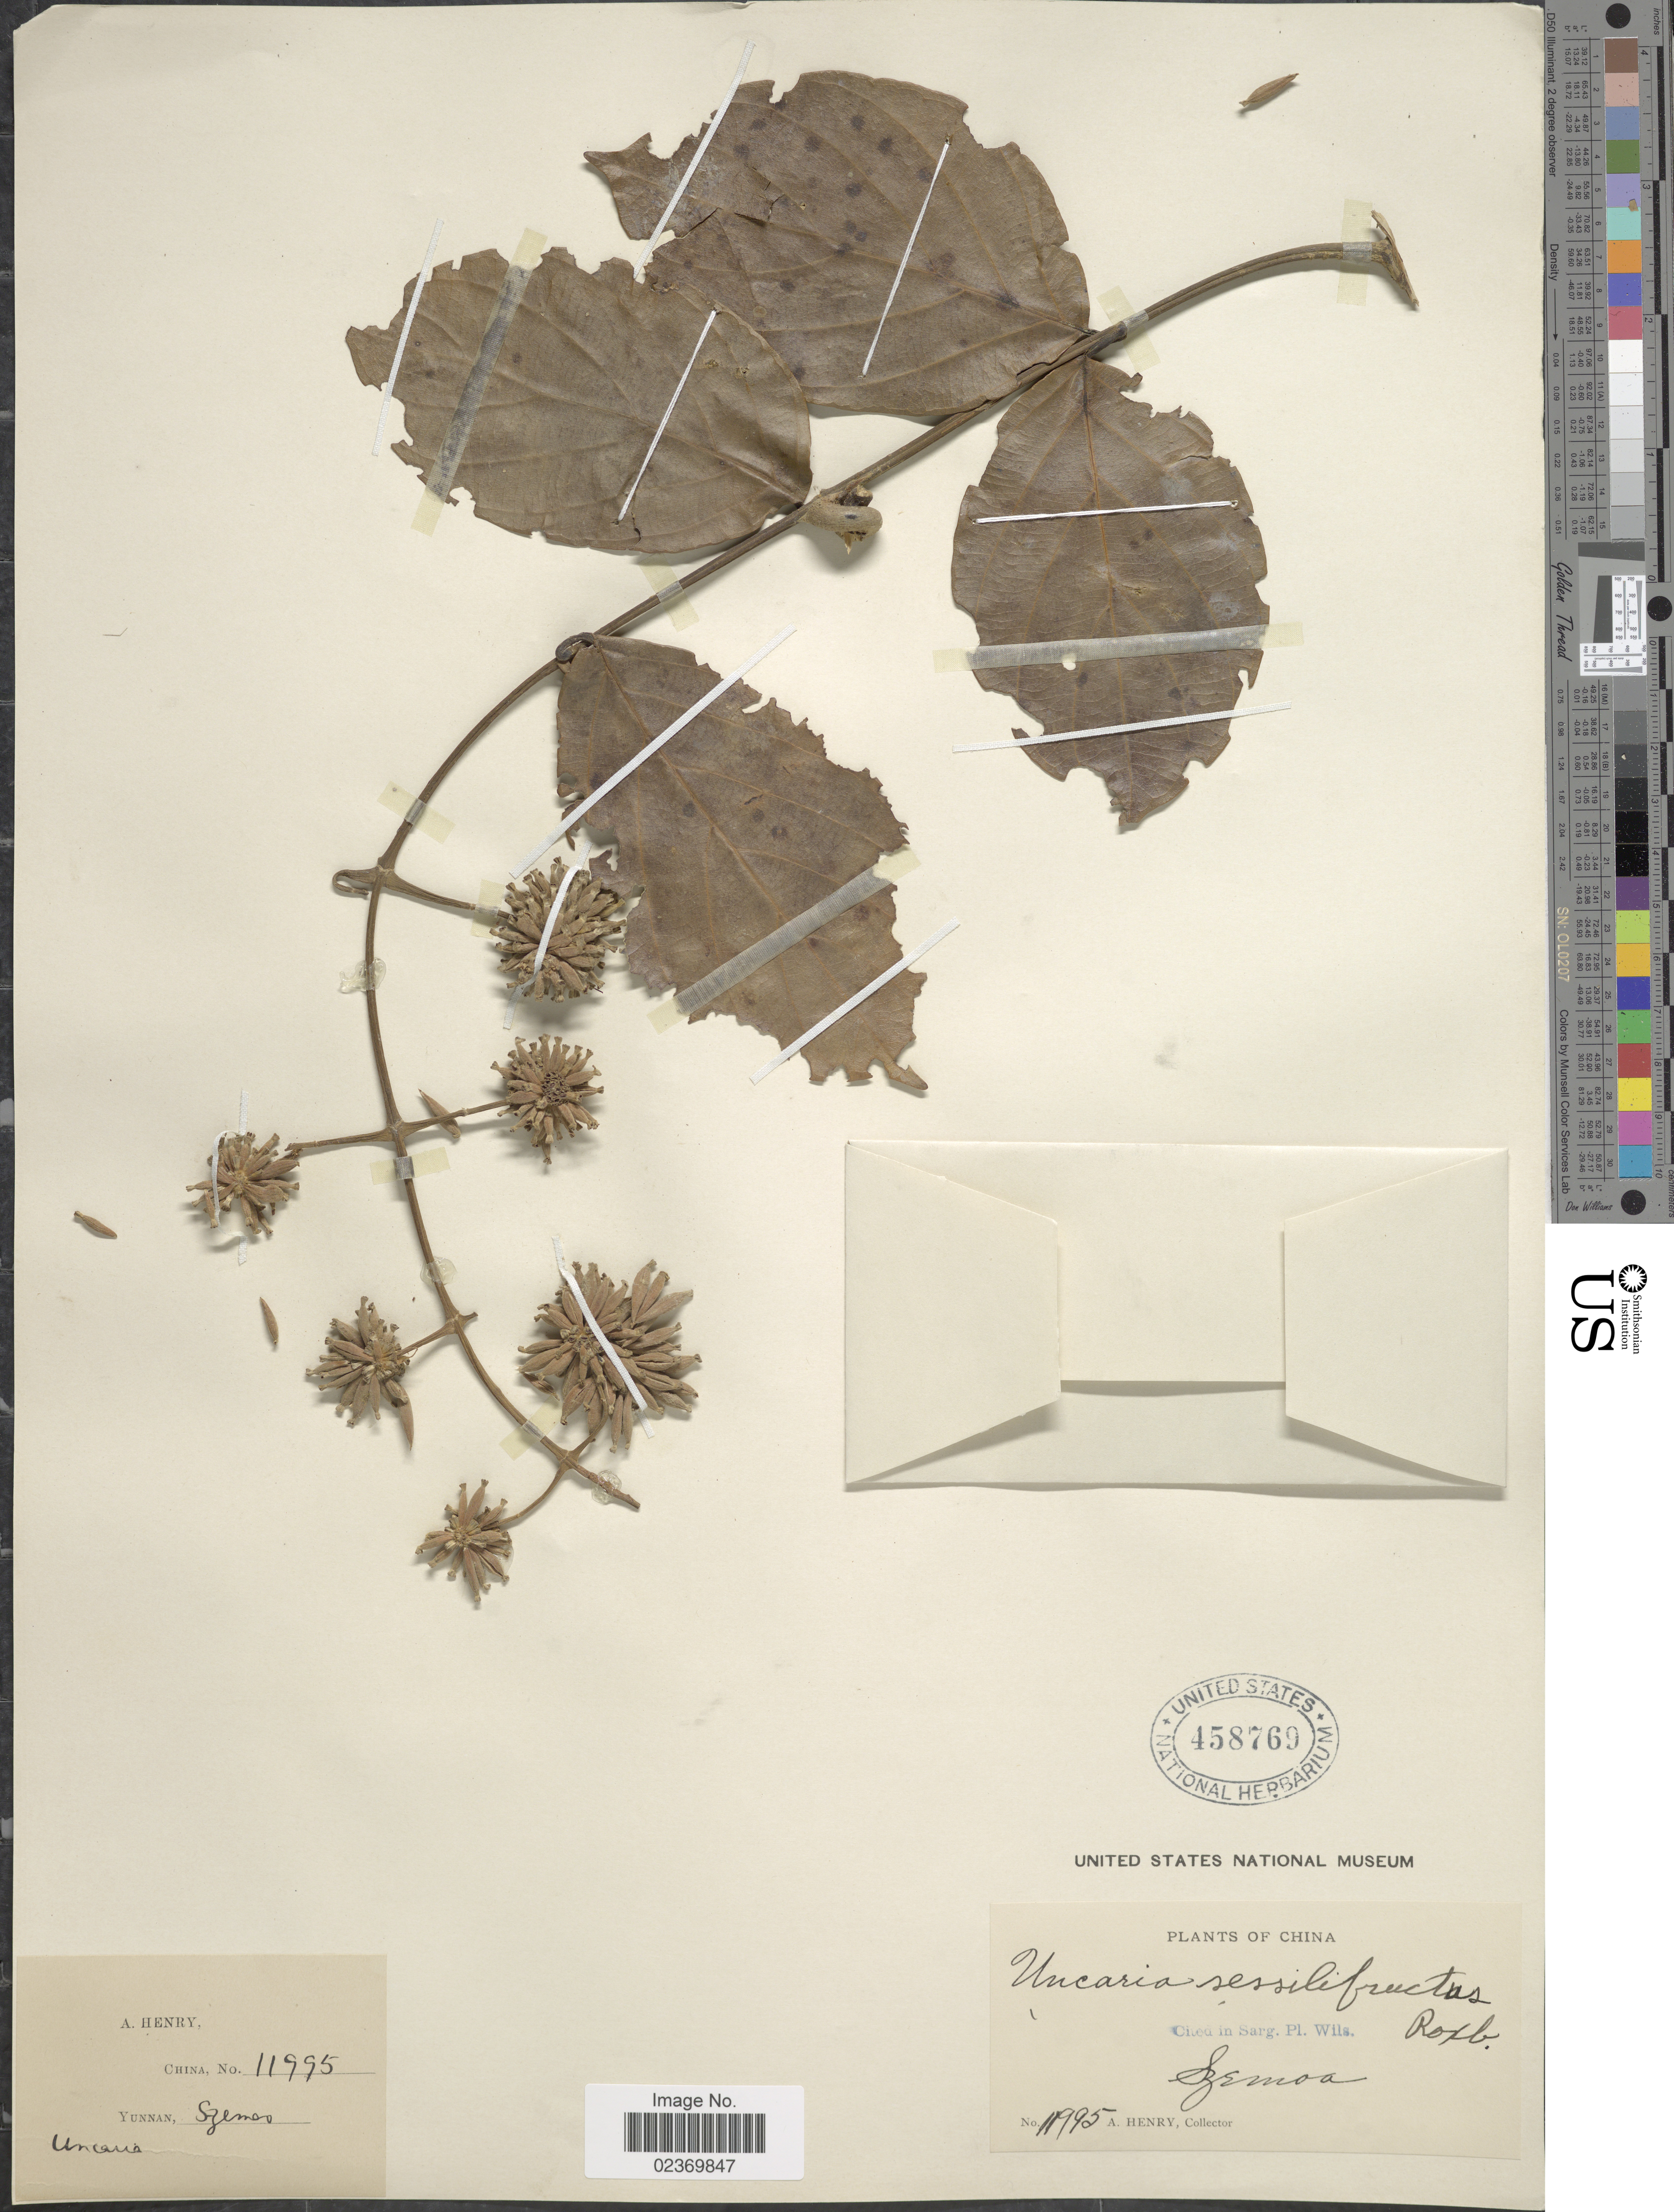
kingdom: Plantae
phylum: Tracheophyta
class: Magnoliopsida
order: Gentianales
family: Rubiaceae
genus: Uncaria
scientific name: Uncaria sessilifructus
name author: Roxb.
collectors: A. Henry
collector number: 11995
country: China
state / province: Yunnan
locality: Szemoa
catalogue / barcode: US 458769